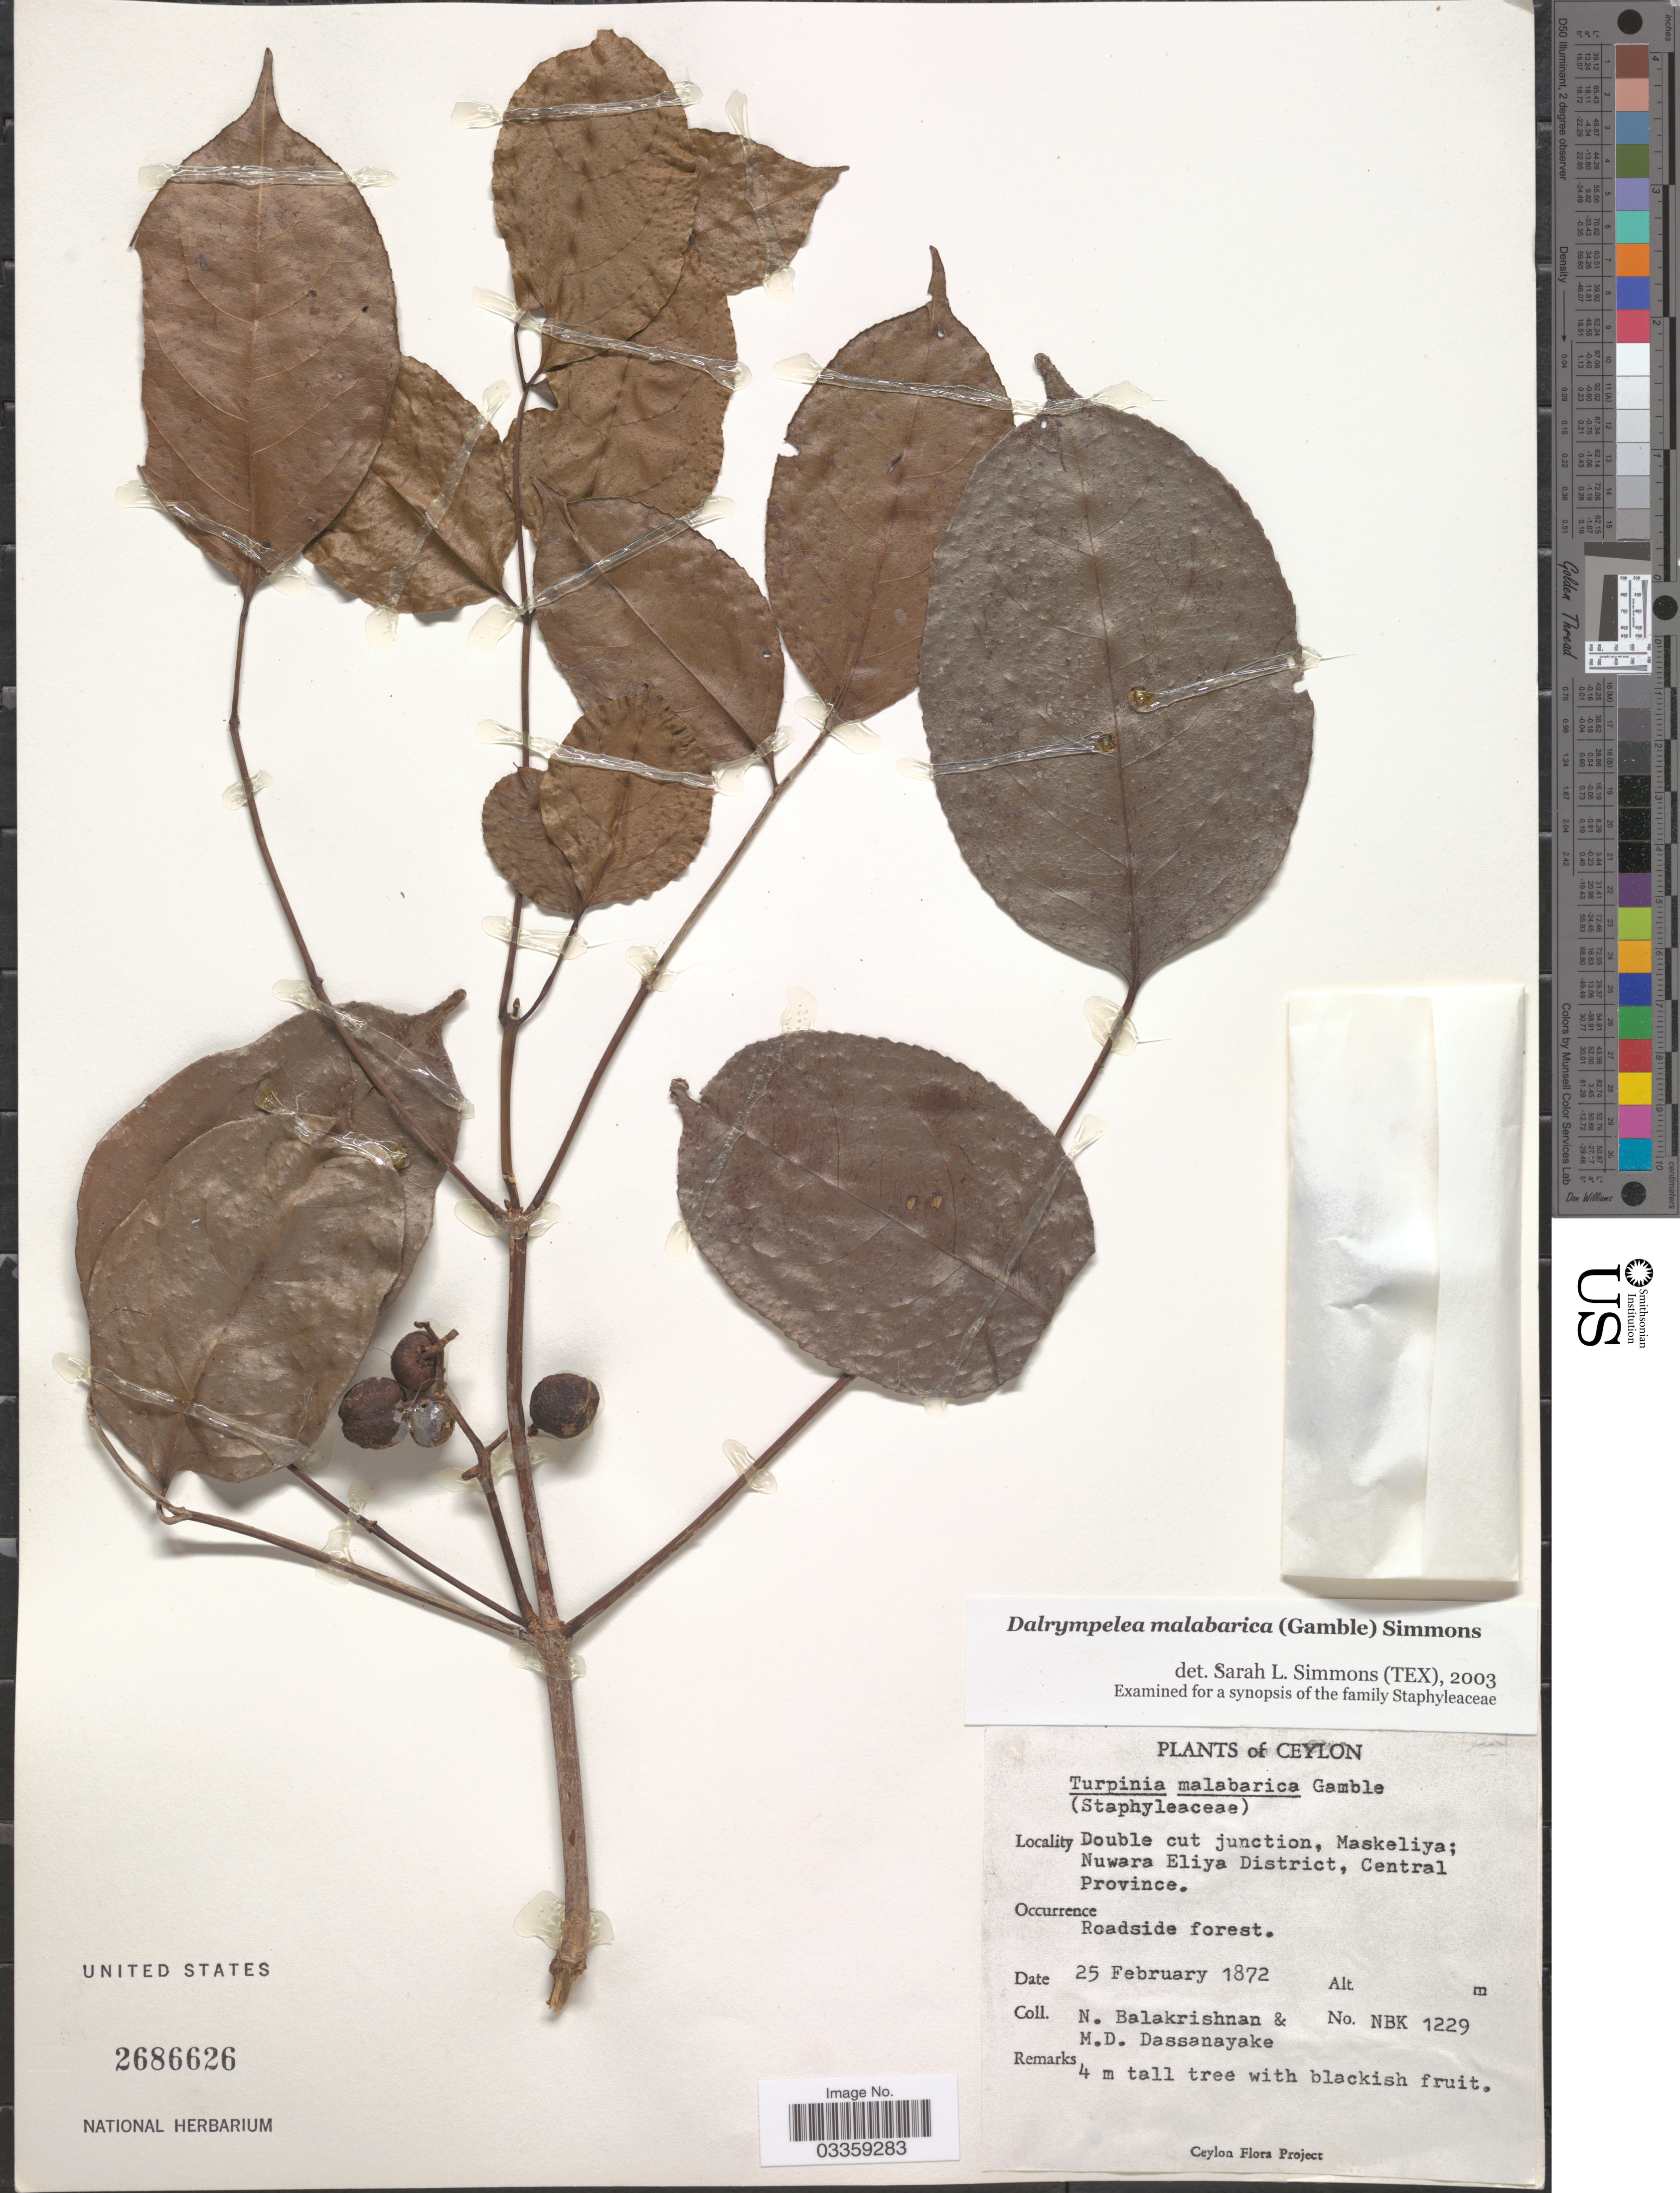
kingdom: Plantae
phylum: Tracheophyta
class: Magnoliopsida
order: Crossosomatales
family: Staphyleaceae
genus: Turpinia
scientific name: Turpinia malabarica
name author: Gamble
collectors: N. Balakrishnan & M. D. Dassanayake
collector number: NBK1229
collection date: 1872-02-25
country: Sri Lanka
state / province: Central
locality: Ceylon, Double cut junction, Maskeliya; Nuwara Eliya District.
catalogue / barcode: US 2686626